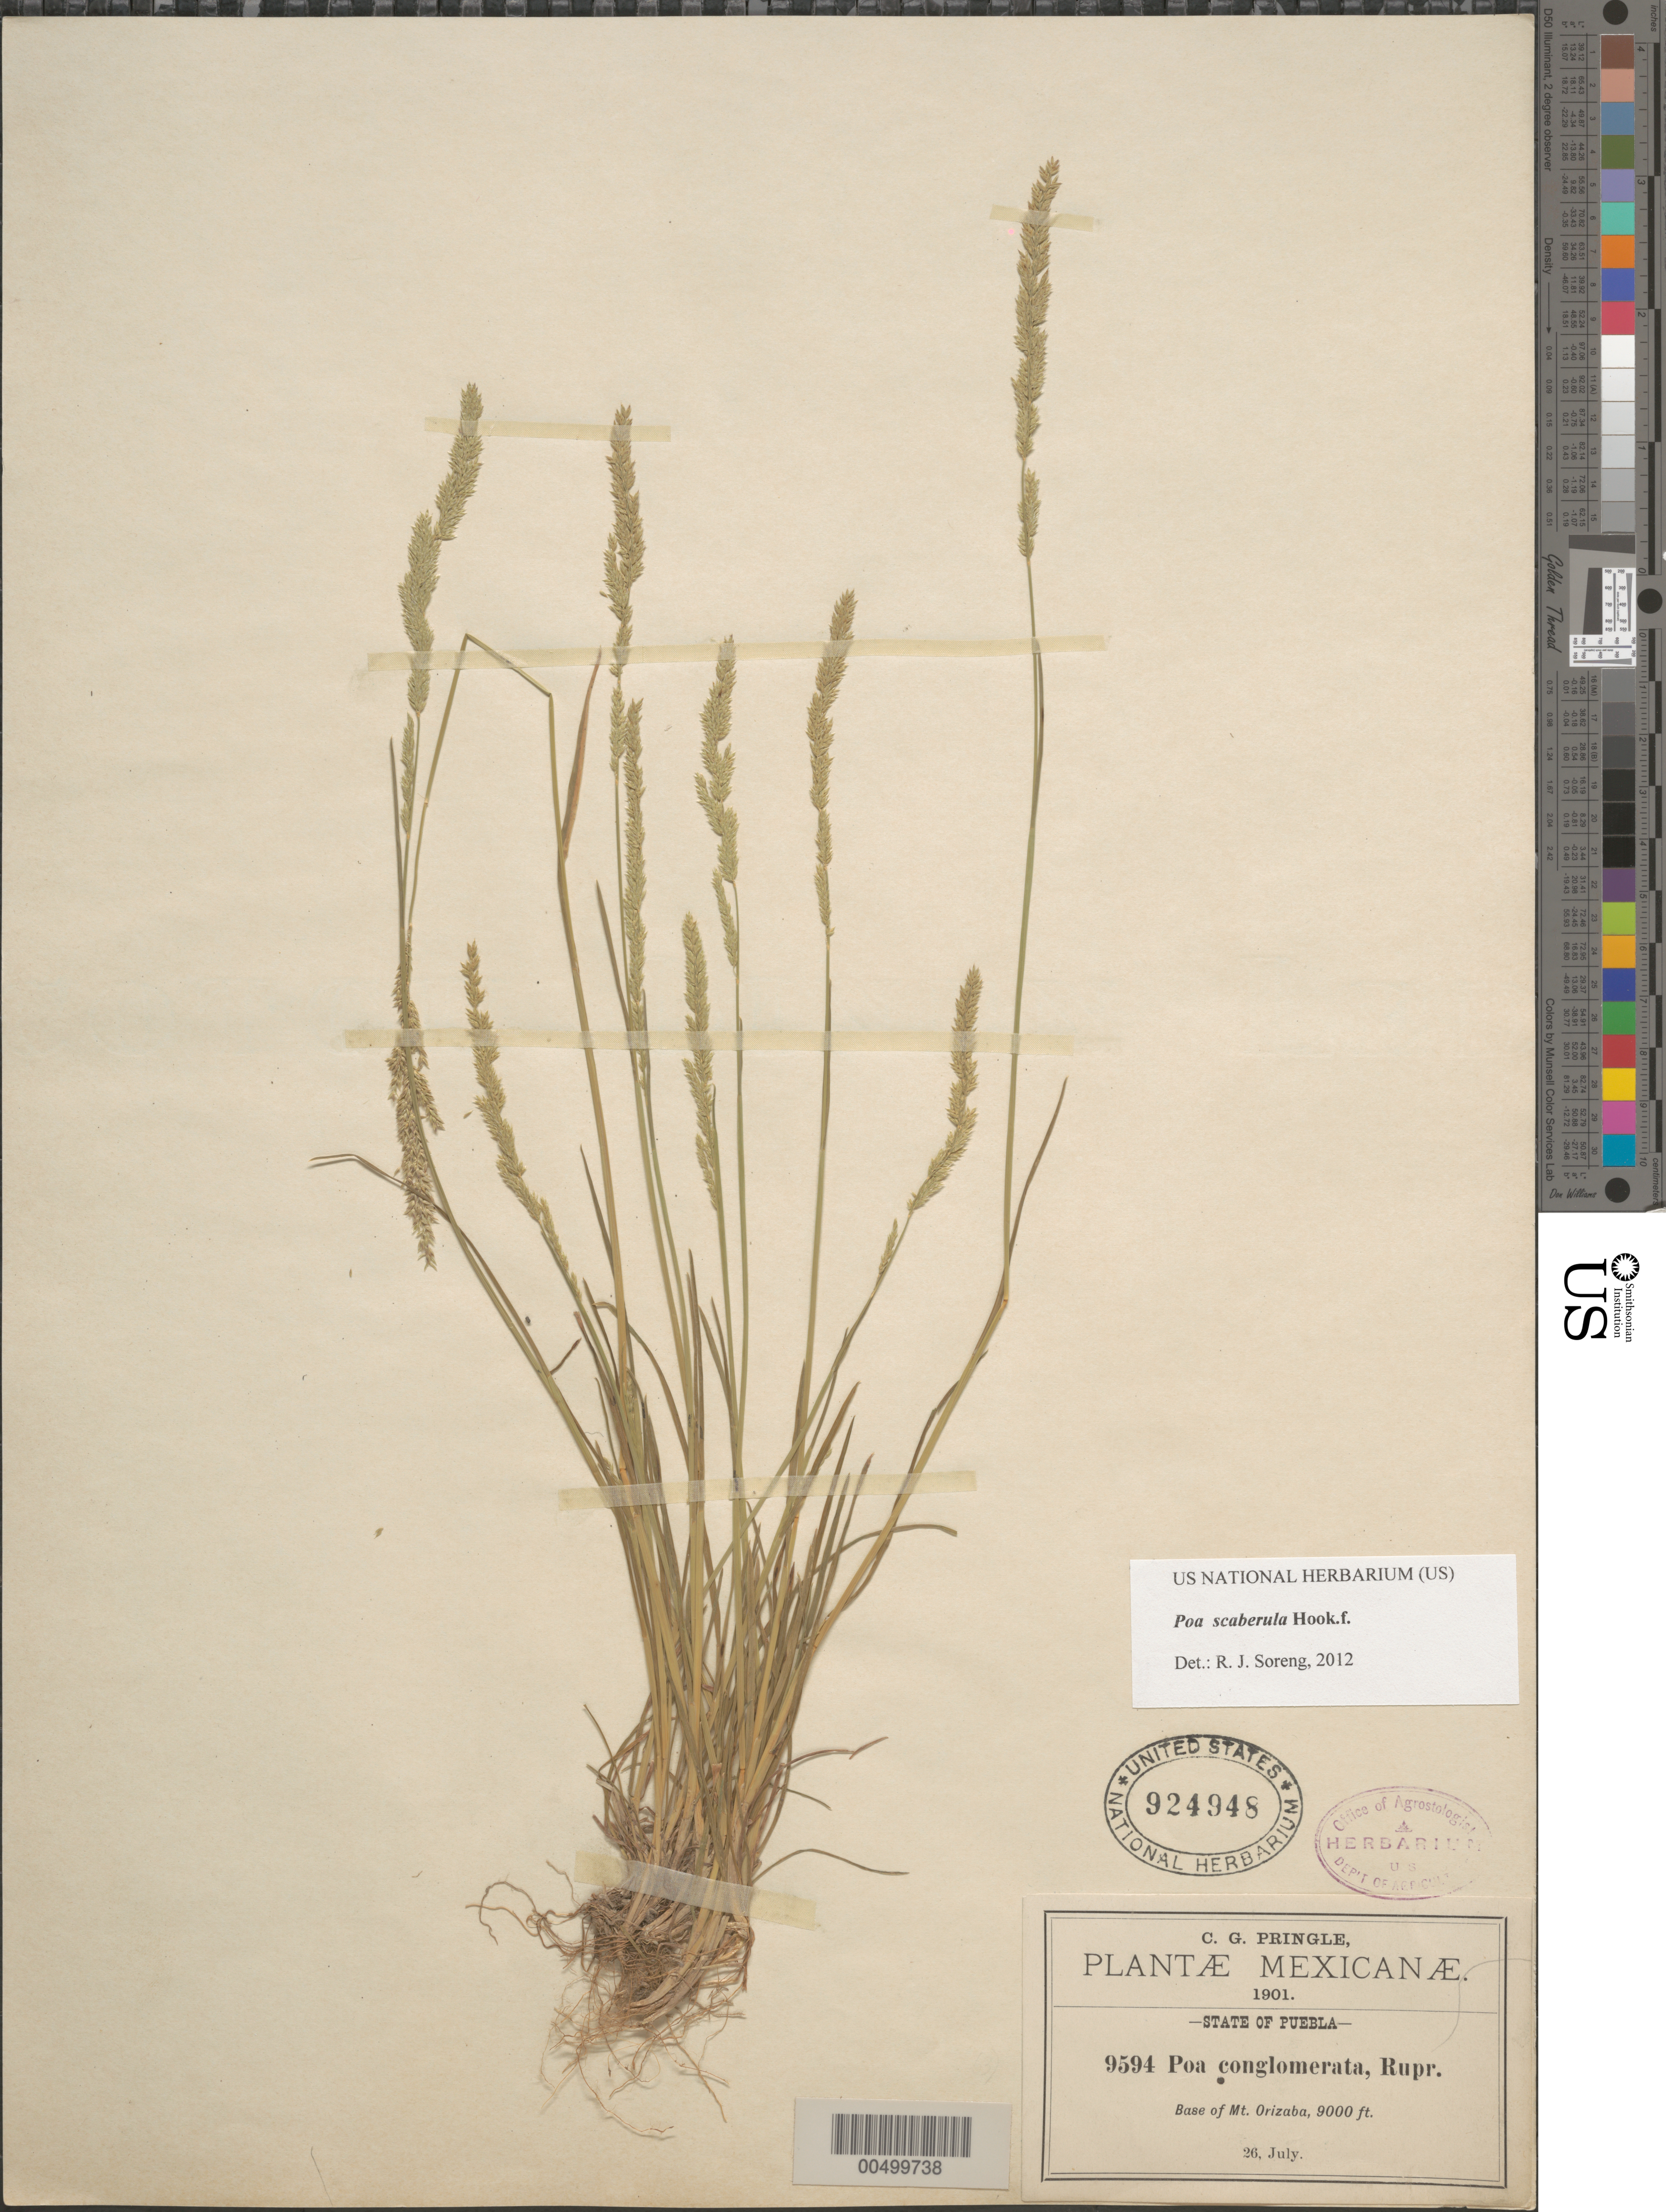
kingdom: Plantae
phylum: Tracheophyta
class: Liliopsida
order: Poales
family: Poaceae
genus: Poa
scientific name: Poa scaberula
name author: Hook. f.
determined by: Soreng, Robert J., Research Associate (BOT), Smithsonian Institution - National Museum of Natural History (UNITED STATES)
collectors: C. G. Pringle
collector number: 9594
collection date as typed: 26 Jul 1901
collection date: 1901-07-26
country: Mexico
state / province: Puebla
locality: Base of Mt Orizaba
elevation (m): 2743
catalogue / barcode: US 924948